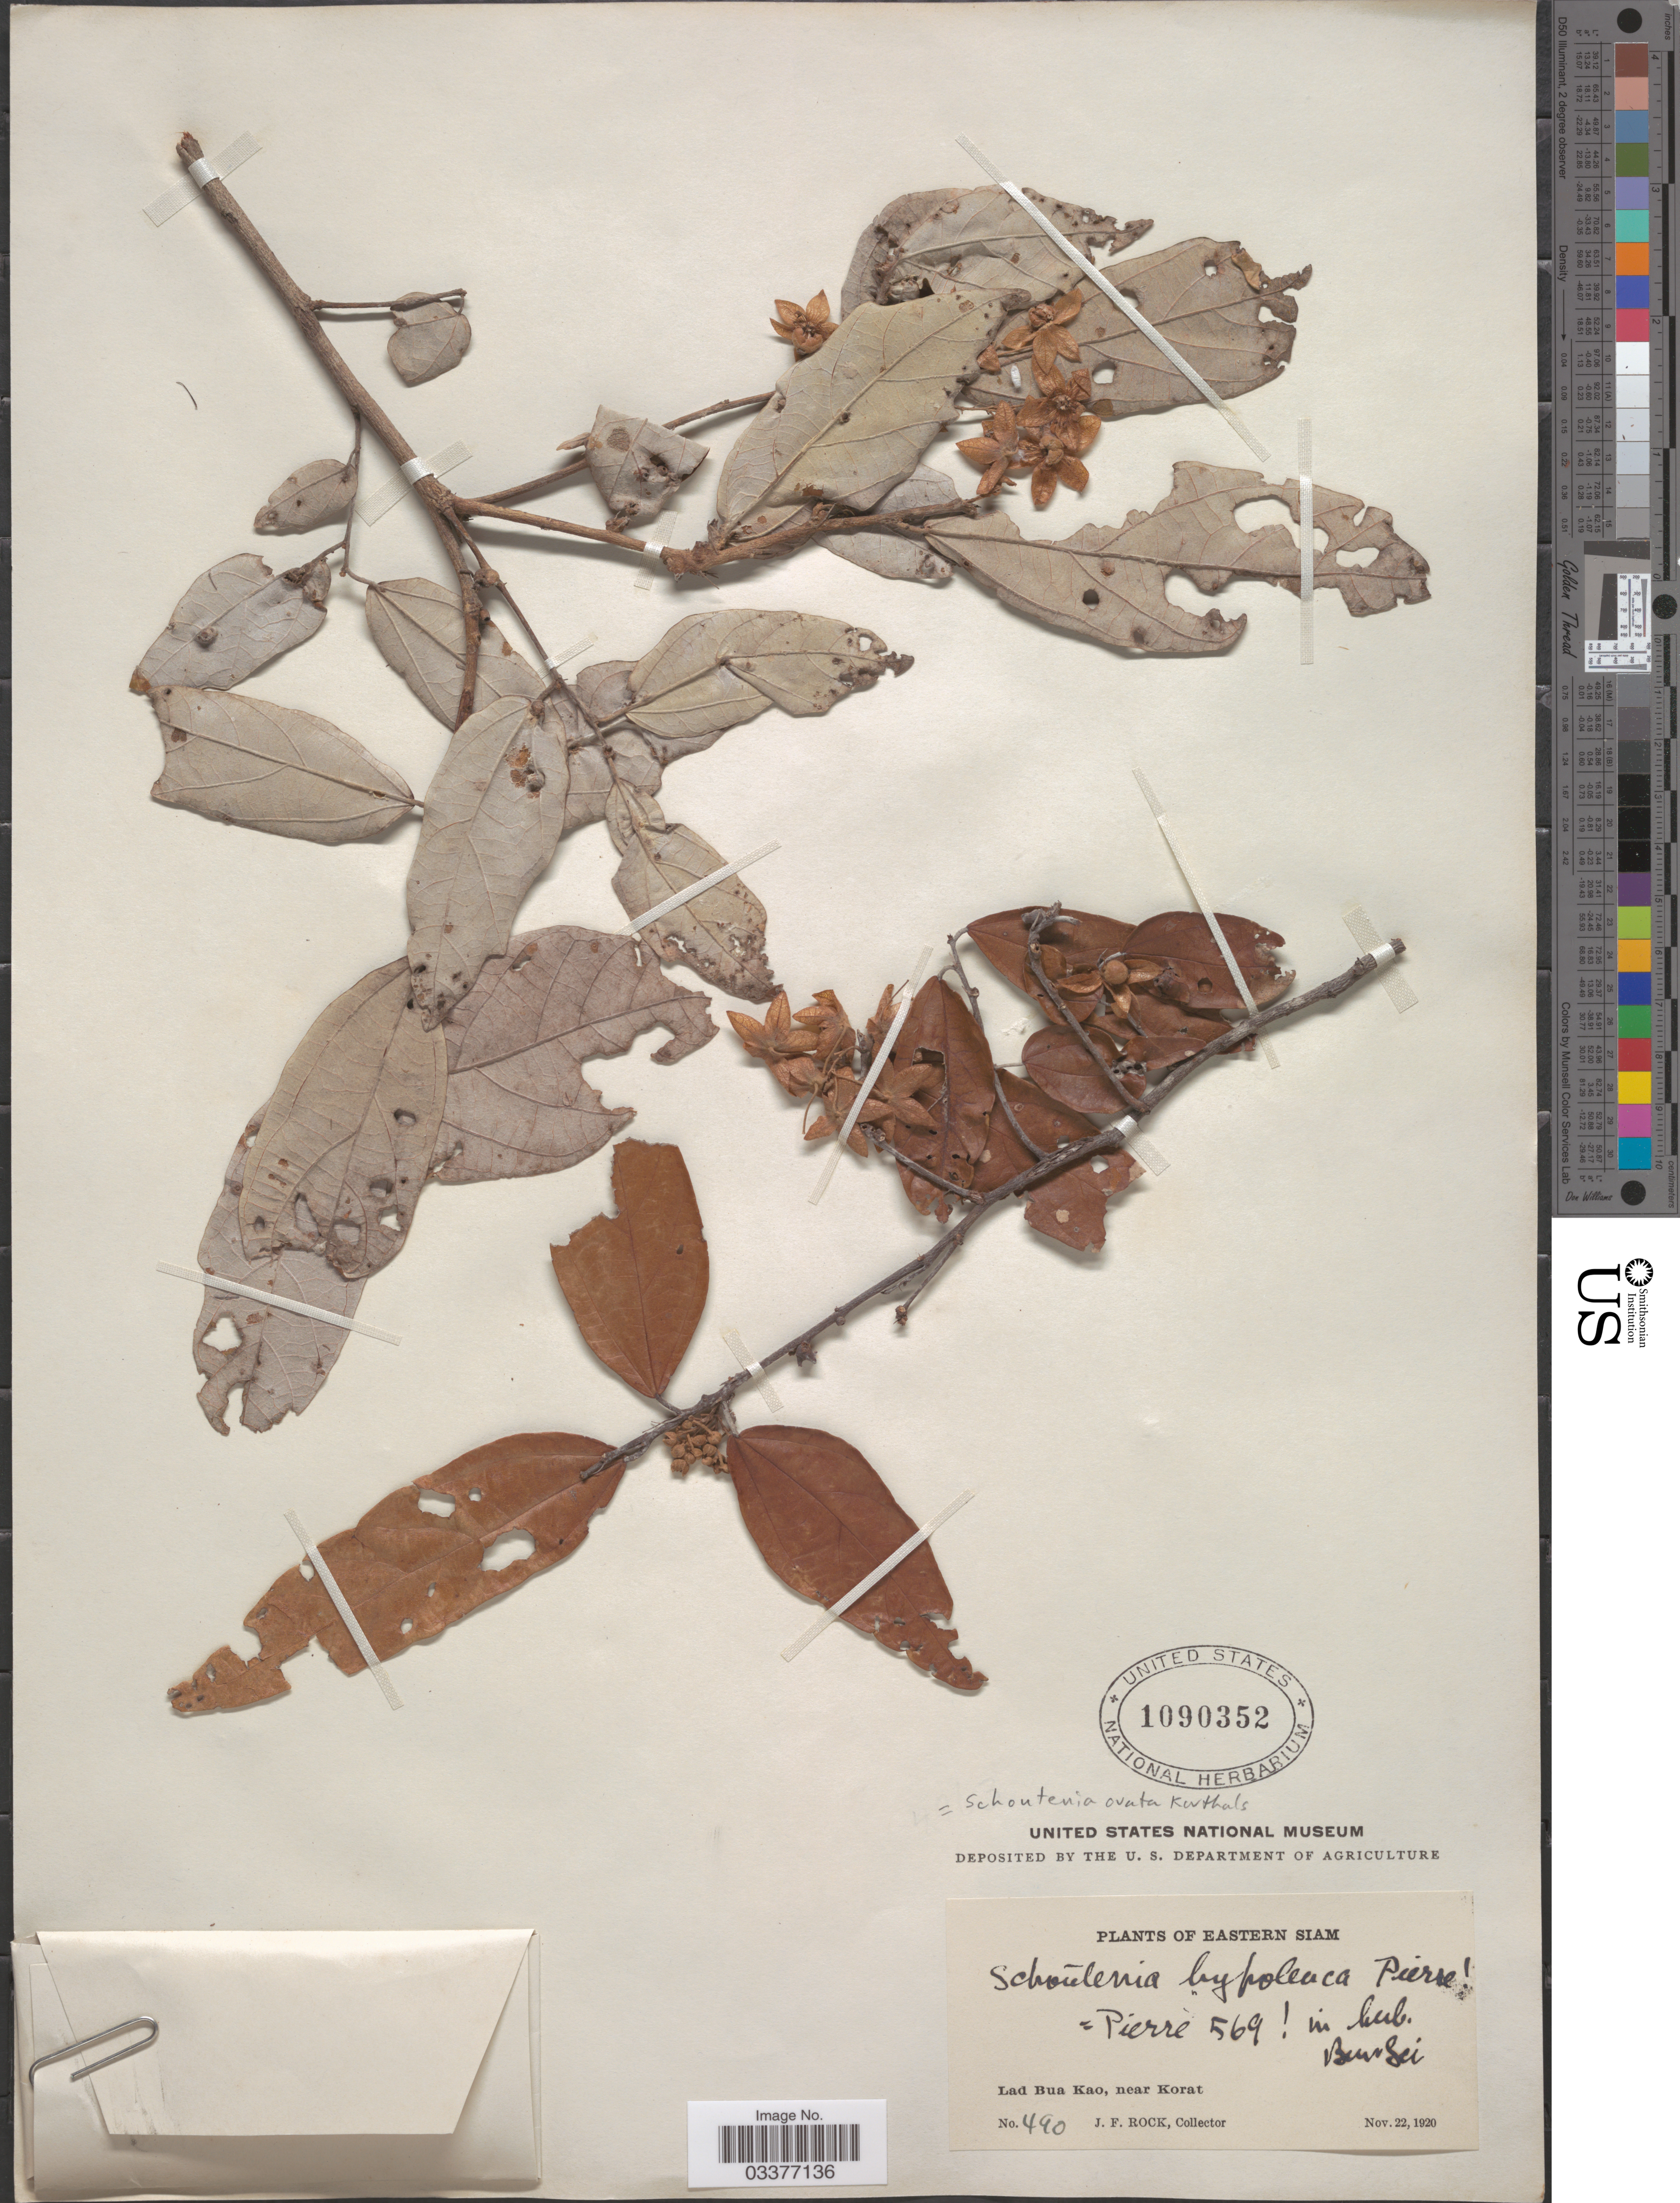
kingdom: Plantae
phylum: Tracheophyta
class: Magnoliopsida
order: Malvales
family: Malvaceae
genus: Schoutenia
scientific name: Schoutenia ovata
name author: Korth.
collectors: J. Rock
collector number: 490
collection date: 1920-11-22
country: Thailand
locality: Eastern Siam. Lad Bua Kao, near Korat.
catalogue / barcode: US 1090352